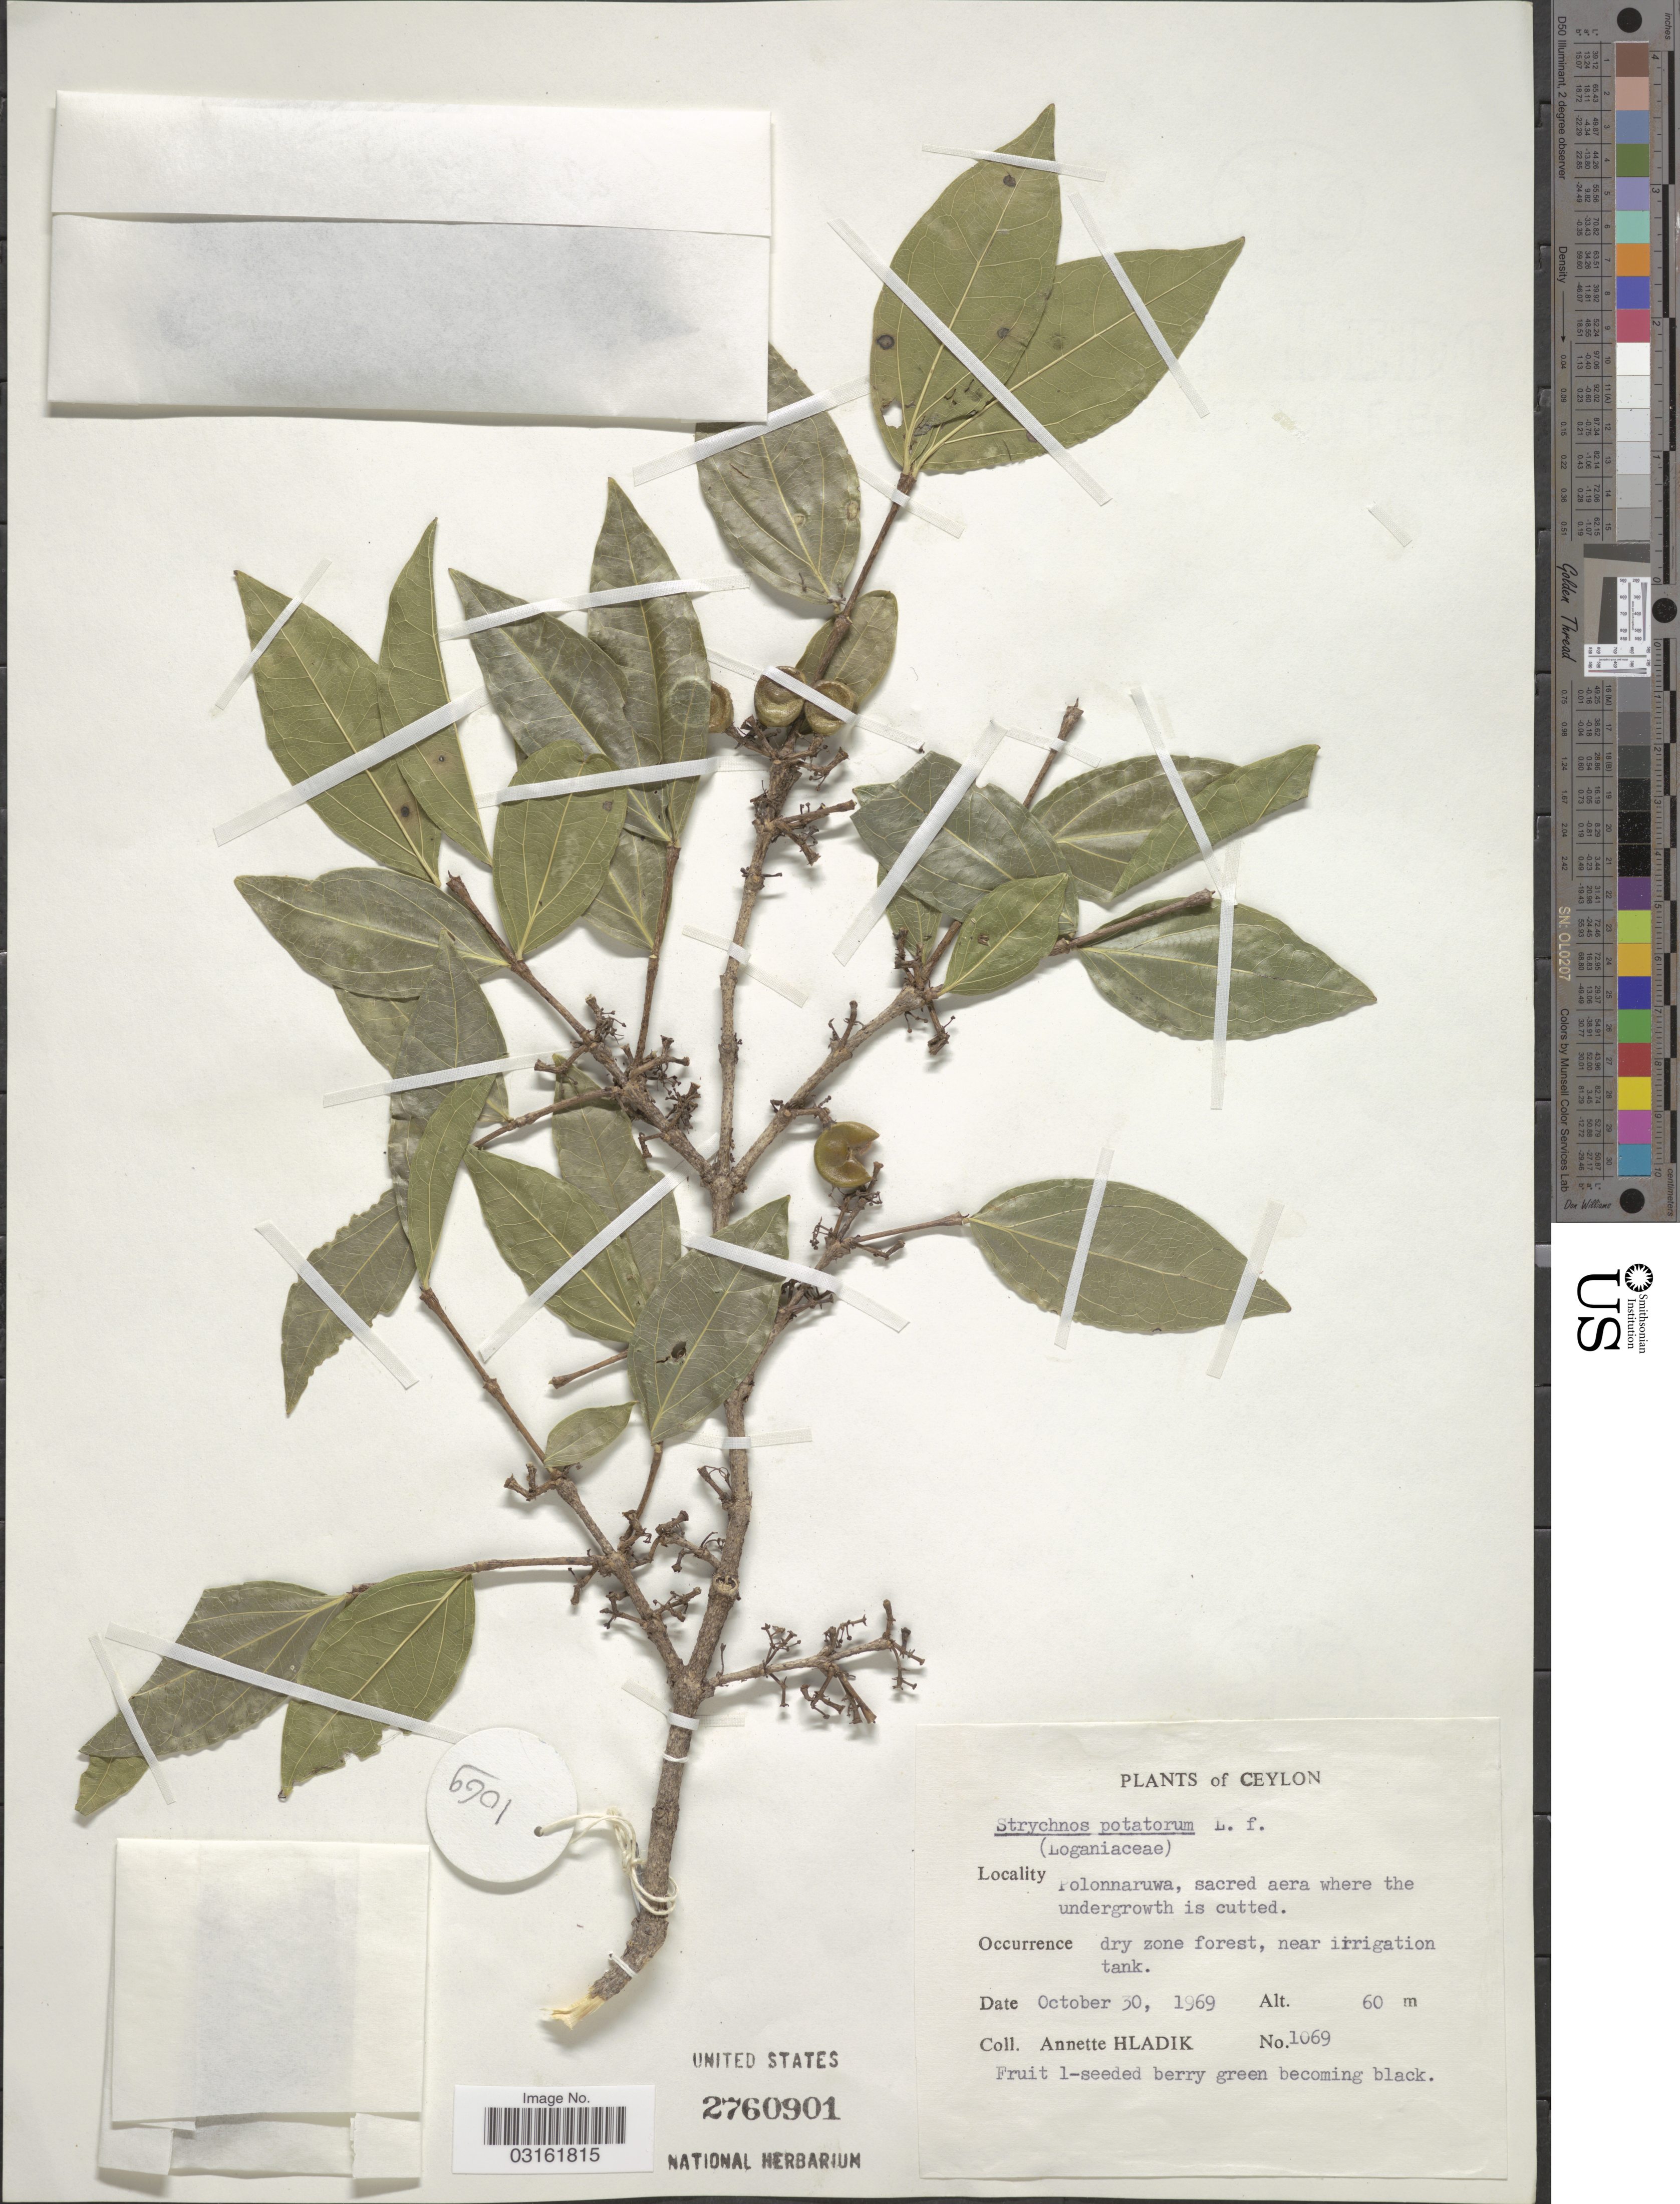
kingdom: Plantae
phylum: Tracheophyta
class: Magnoliopsida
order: Gentianales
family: Loganiaceae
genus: Strychnos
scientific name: Strychnos potatorum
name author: L. f.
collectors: A. Hladik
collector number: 1069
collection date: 1969-10-30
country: Sri Lanka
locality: Ceylon. Polonnaruwa, sacred area where the undergrowth is cutted.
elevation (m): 60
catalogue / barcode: US 2760901